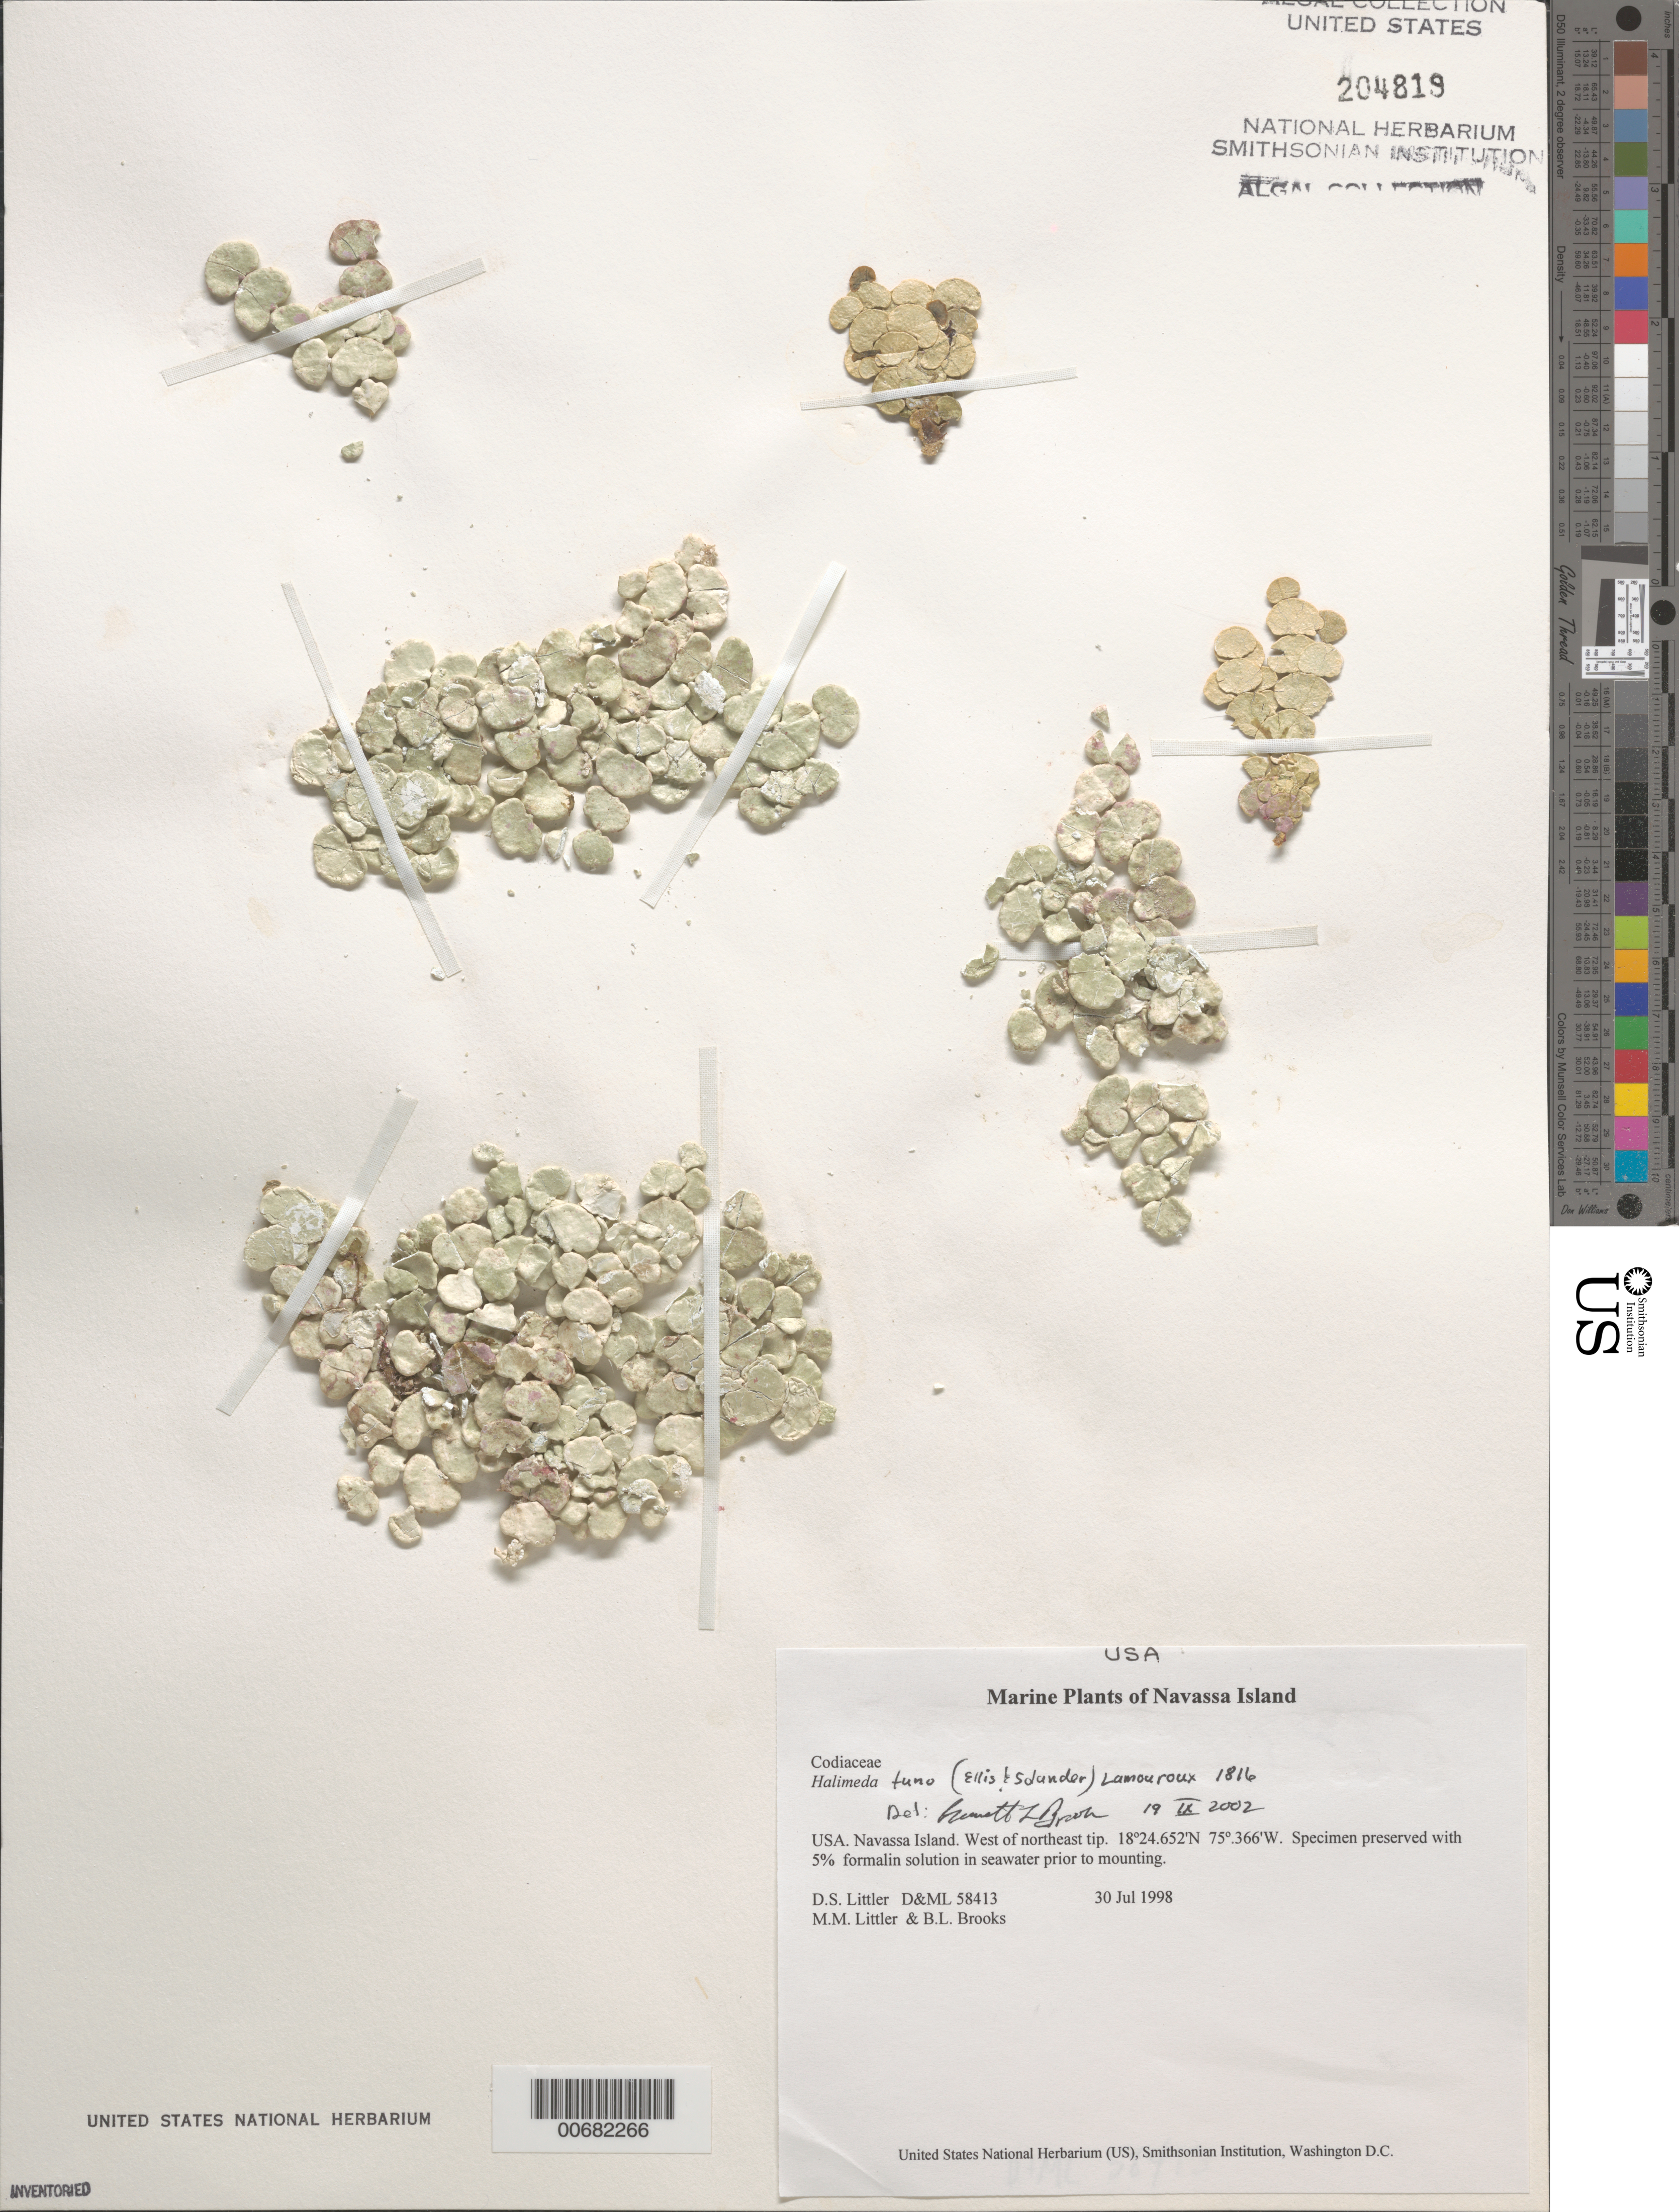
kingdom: Plantae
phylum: Chlorophyta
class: Ulvophyceae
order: Bryopsidales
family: Halimedaceae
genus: Halimeda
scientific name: Halimeda tuna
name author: (J. Ellis & Sol.) J.V.Lamouroux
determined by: Brooks, B. L., (BOT), Smithsonian Institution - National Museum of Natural History (UNITED STATES)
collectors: D. S. Littler, M. M. Littler & B. Brooks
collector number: D&ML 58413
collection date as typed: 30 Jul 1998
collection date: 1998-07-30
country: Navassa Island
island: Navassa Island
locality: West of northeast tip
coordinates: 18 24.652' N, 75 0.366' W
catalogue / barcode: US 204819